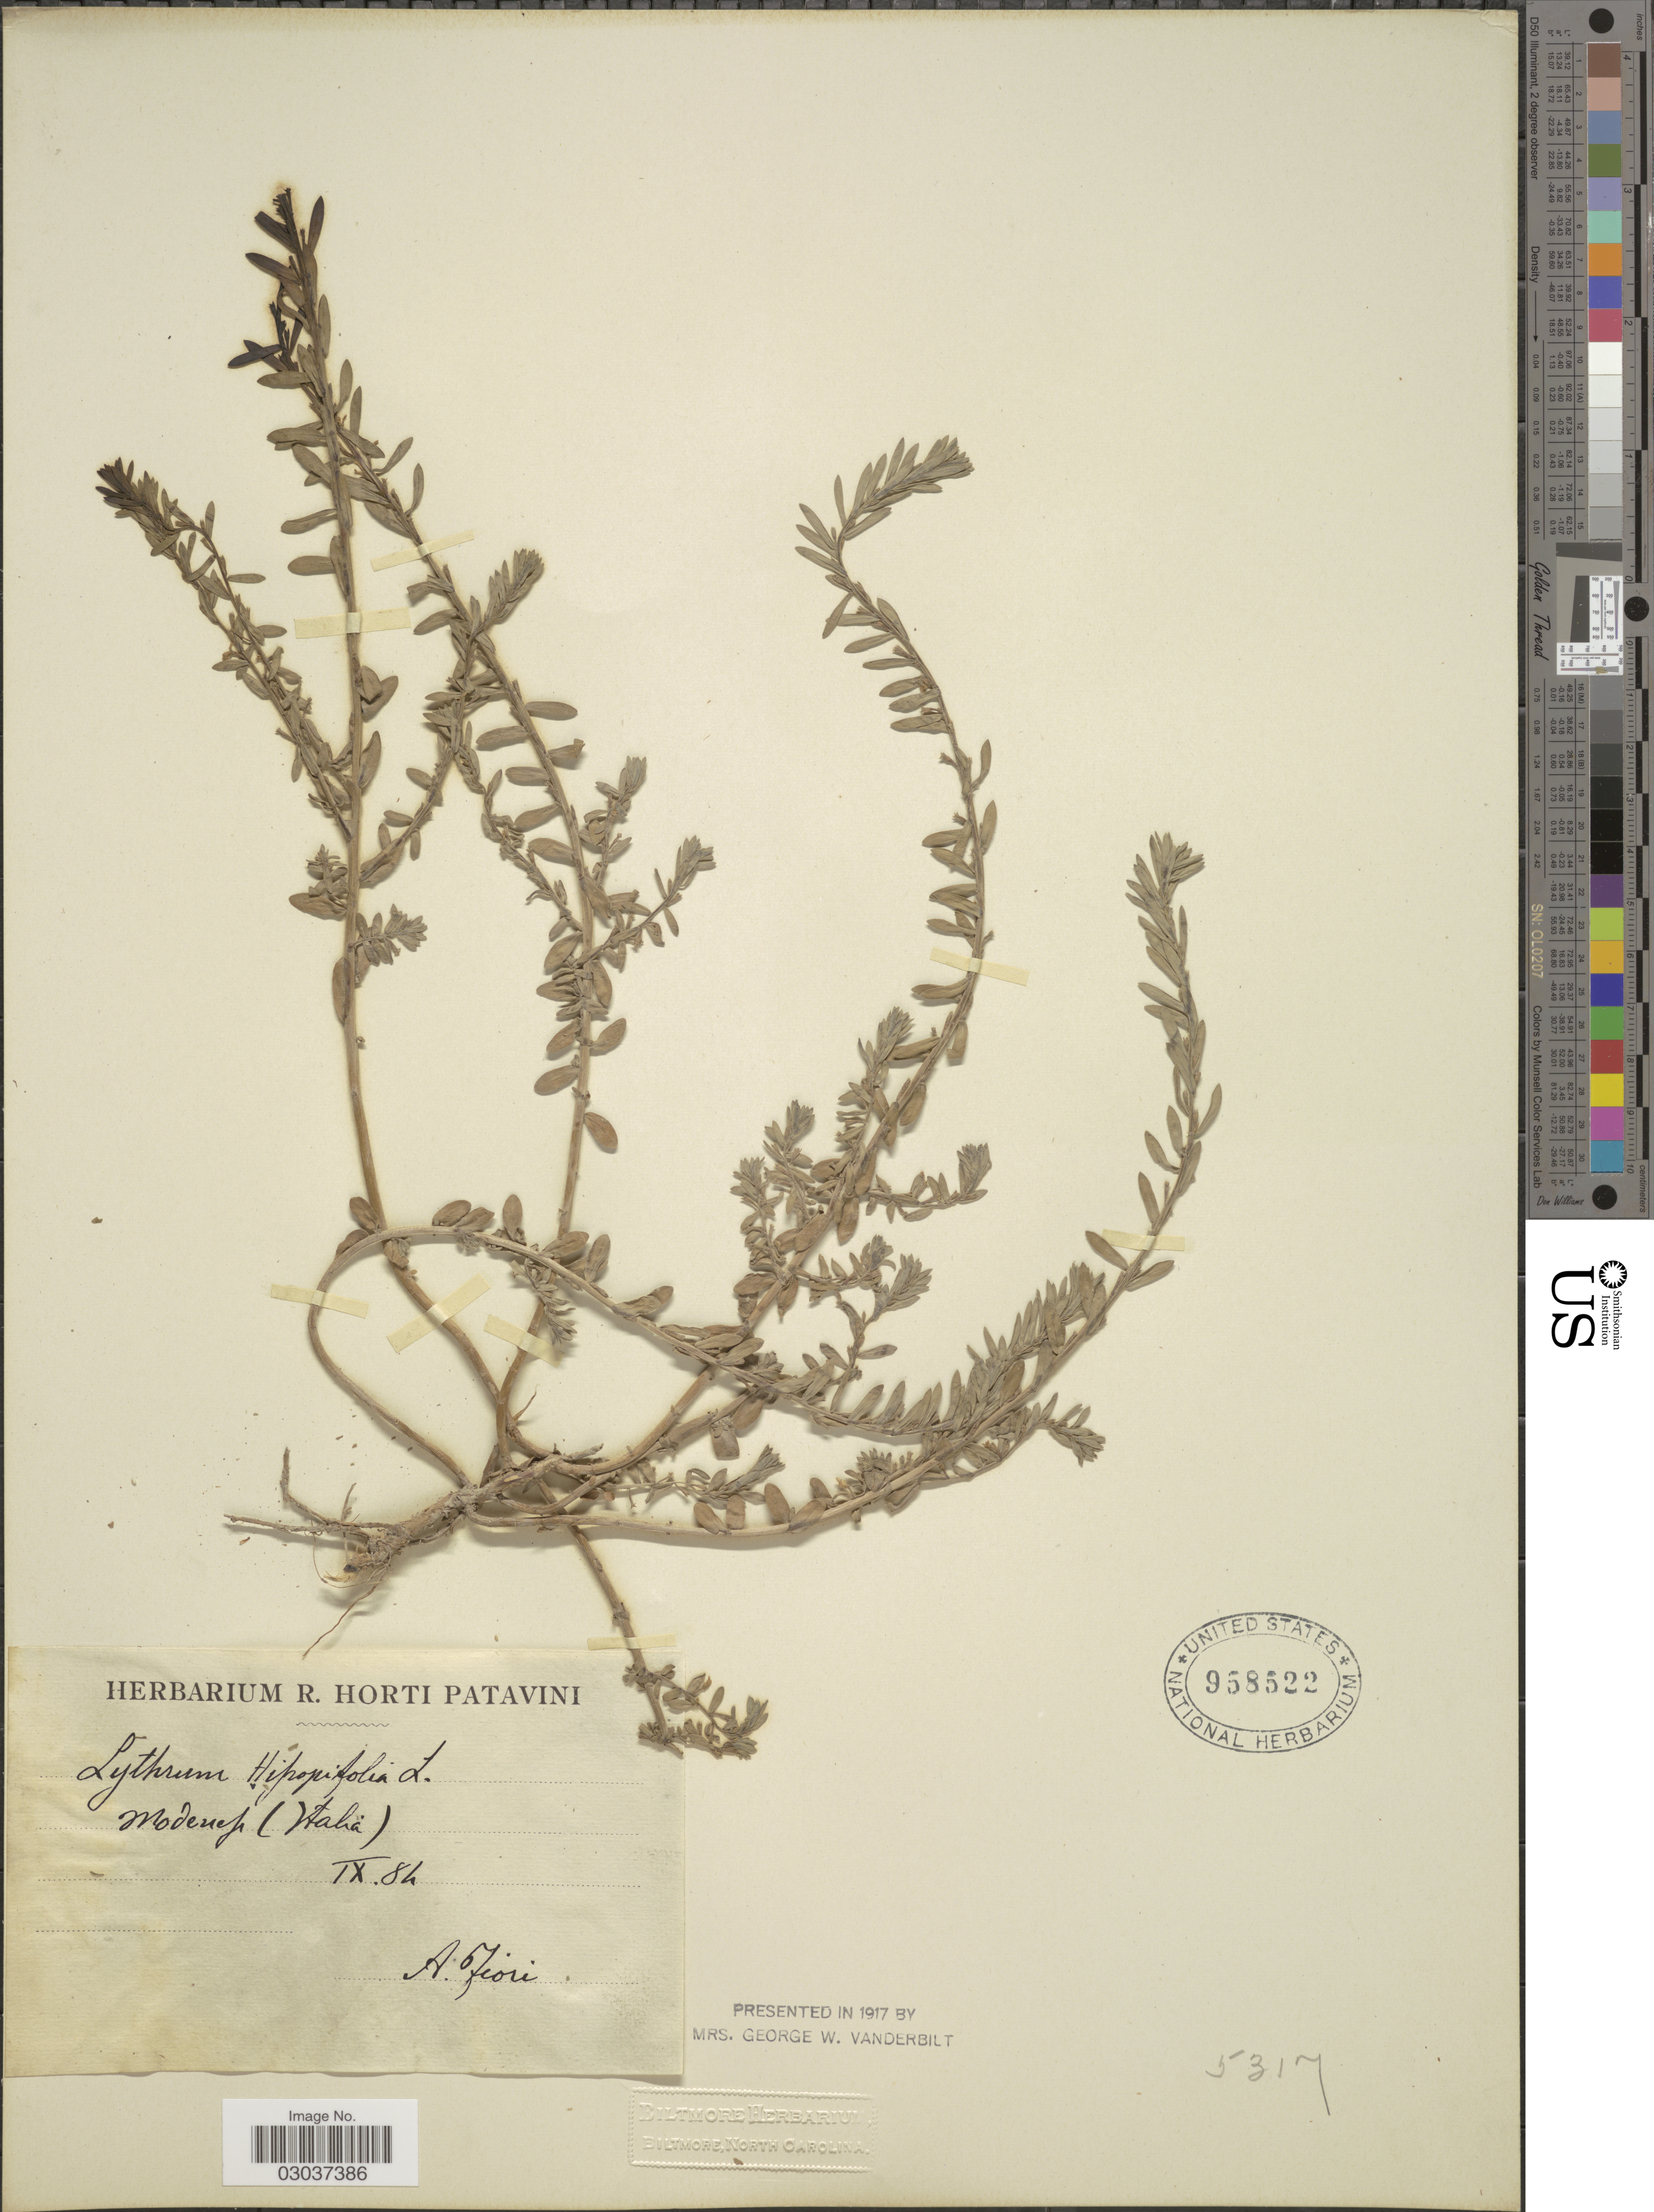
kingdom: Plantae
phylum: Tracheophyta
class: Magnoliopsida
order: Myrtales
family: Lythraceae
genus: Lythrum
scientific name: Lythrum hyssopifolia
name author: L.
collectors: A. Fiori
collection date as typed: Transcribed d/m/y: /9/84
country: Italy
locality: Modenesi.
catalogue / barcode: US 958522